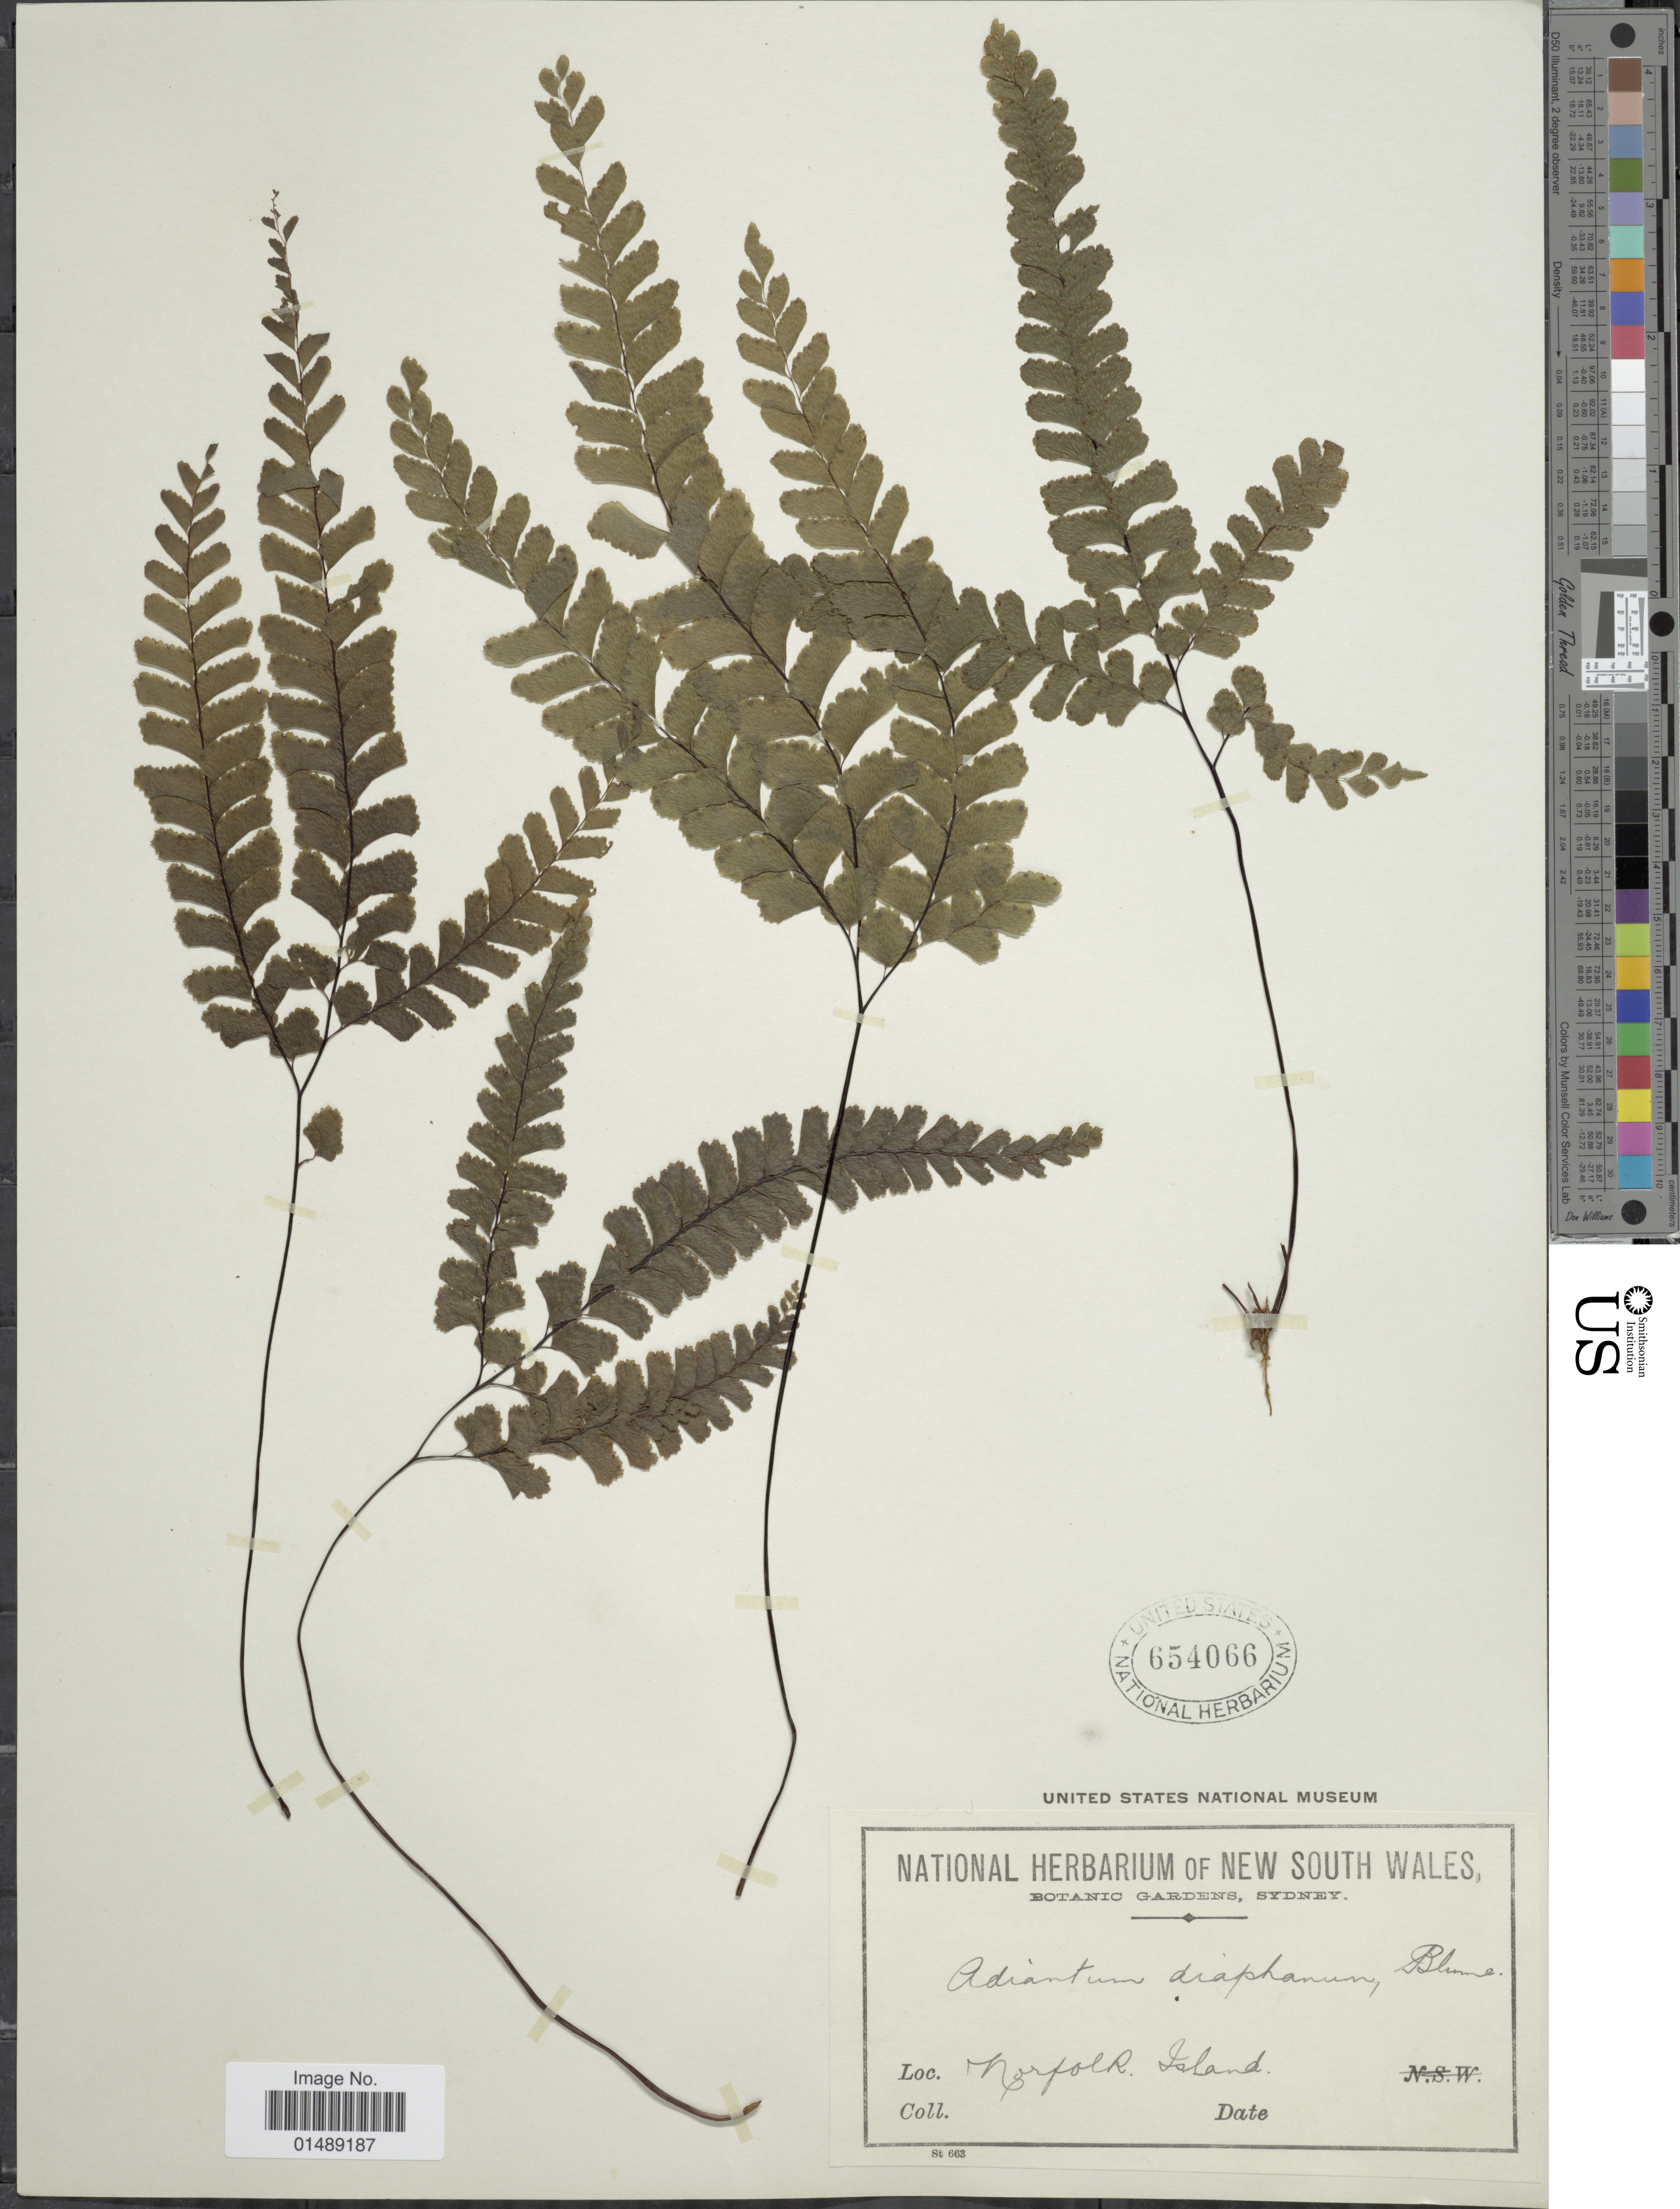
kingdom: Plantae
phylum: Tracheophyta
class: Polypodiopsida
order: Polypodiales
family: Pteridaceae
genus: Adiantum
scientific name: Adiantum diaphanum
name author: Blume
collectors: National Herbarium of New South Wales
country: Australia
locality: Norforlk Island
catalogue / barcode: US 654066